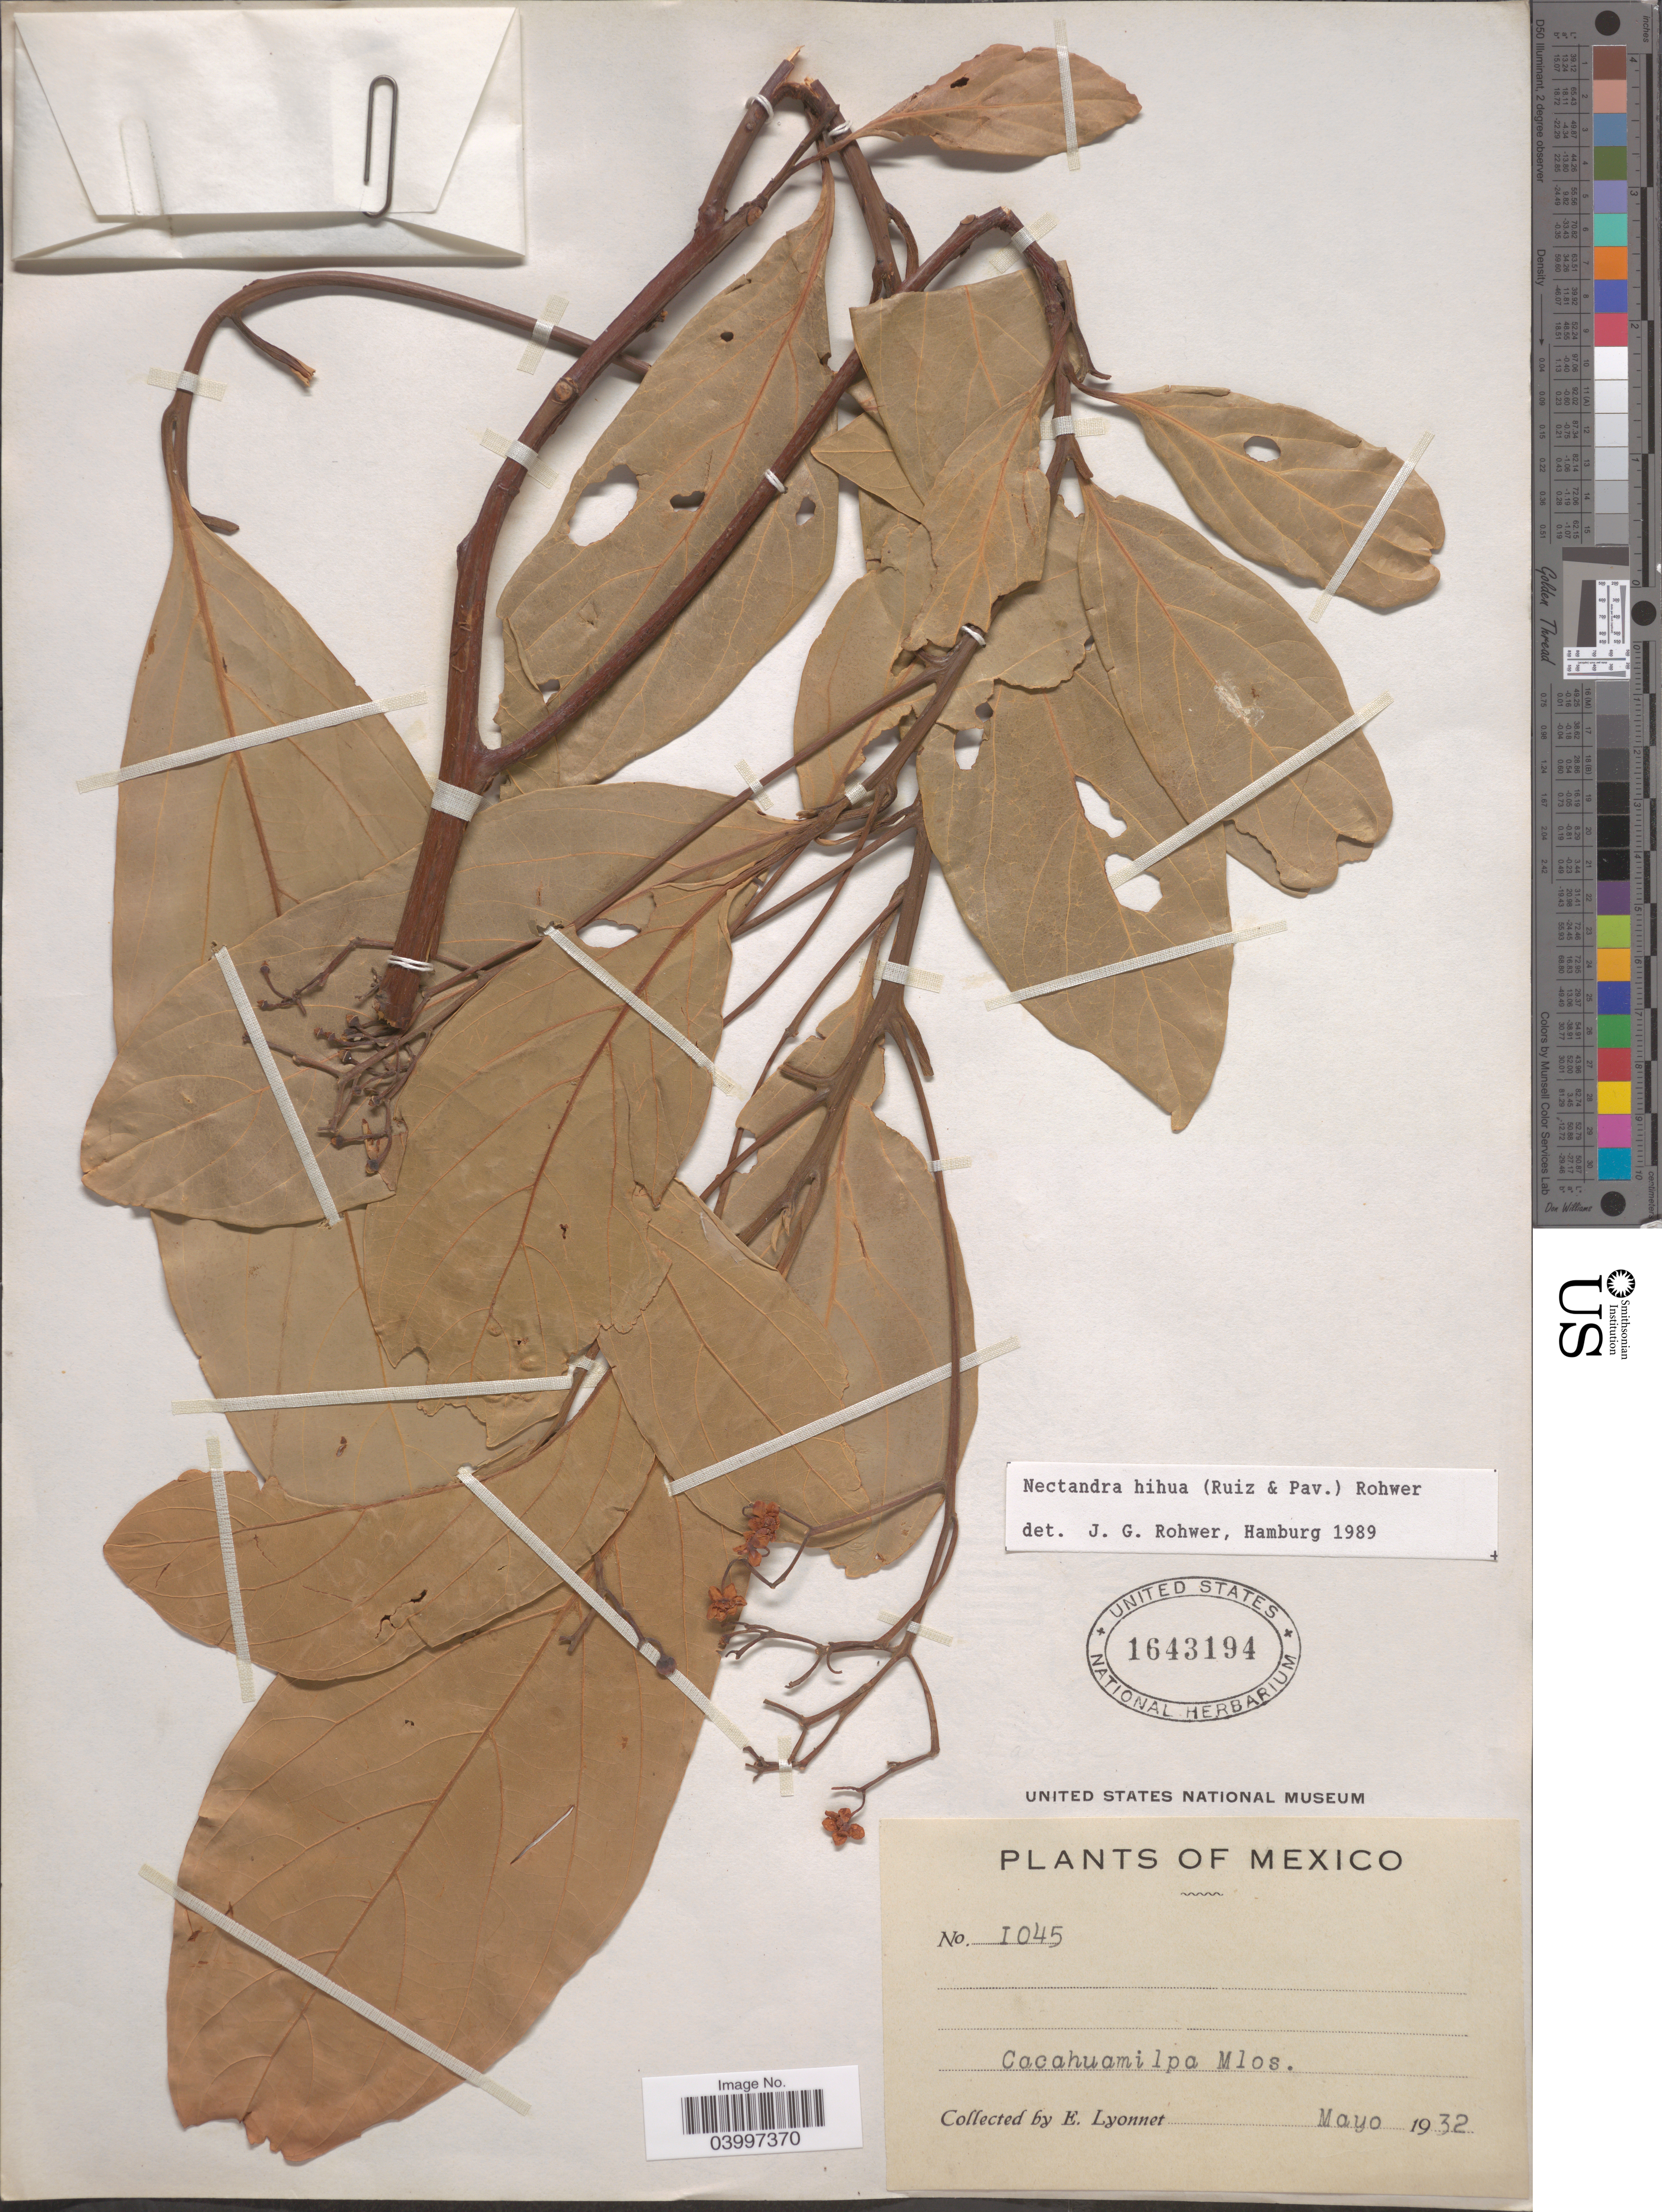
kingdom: Plantae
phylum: Tracheophyta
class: Magnoliopsida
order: Laurales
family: Lauraceae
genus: Nectandra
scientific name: Nectandra hihua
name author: (Ruiz & Pav.) Rohwer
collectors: E. Lyonnet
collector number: I045*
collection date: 1932-05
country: Mexico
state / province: Morelos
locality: Cocahuamilpa.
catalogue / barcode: US 1643194